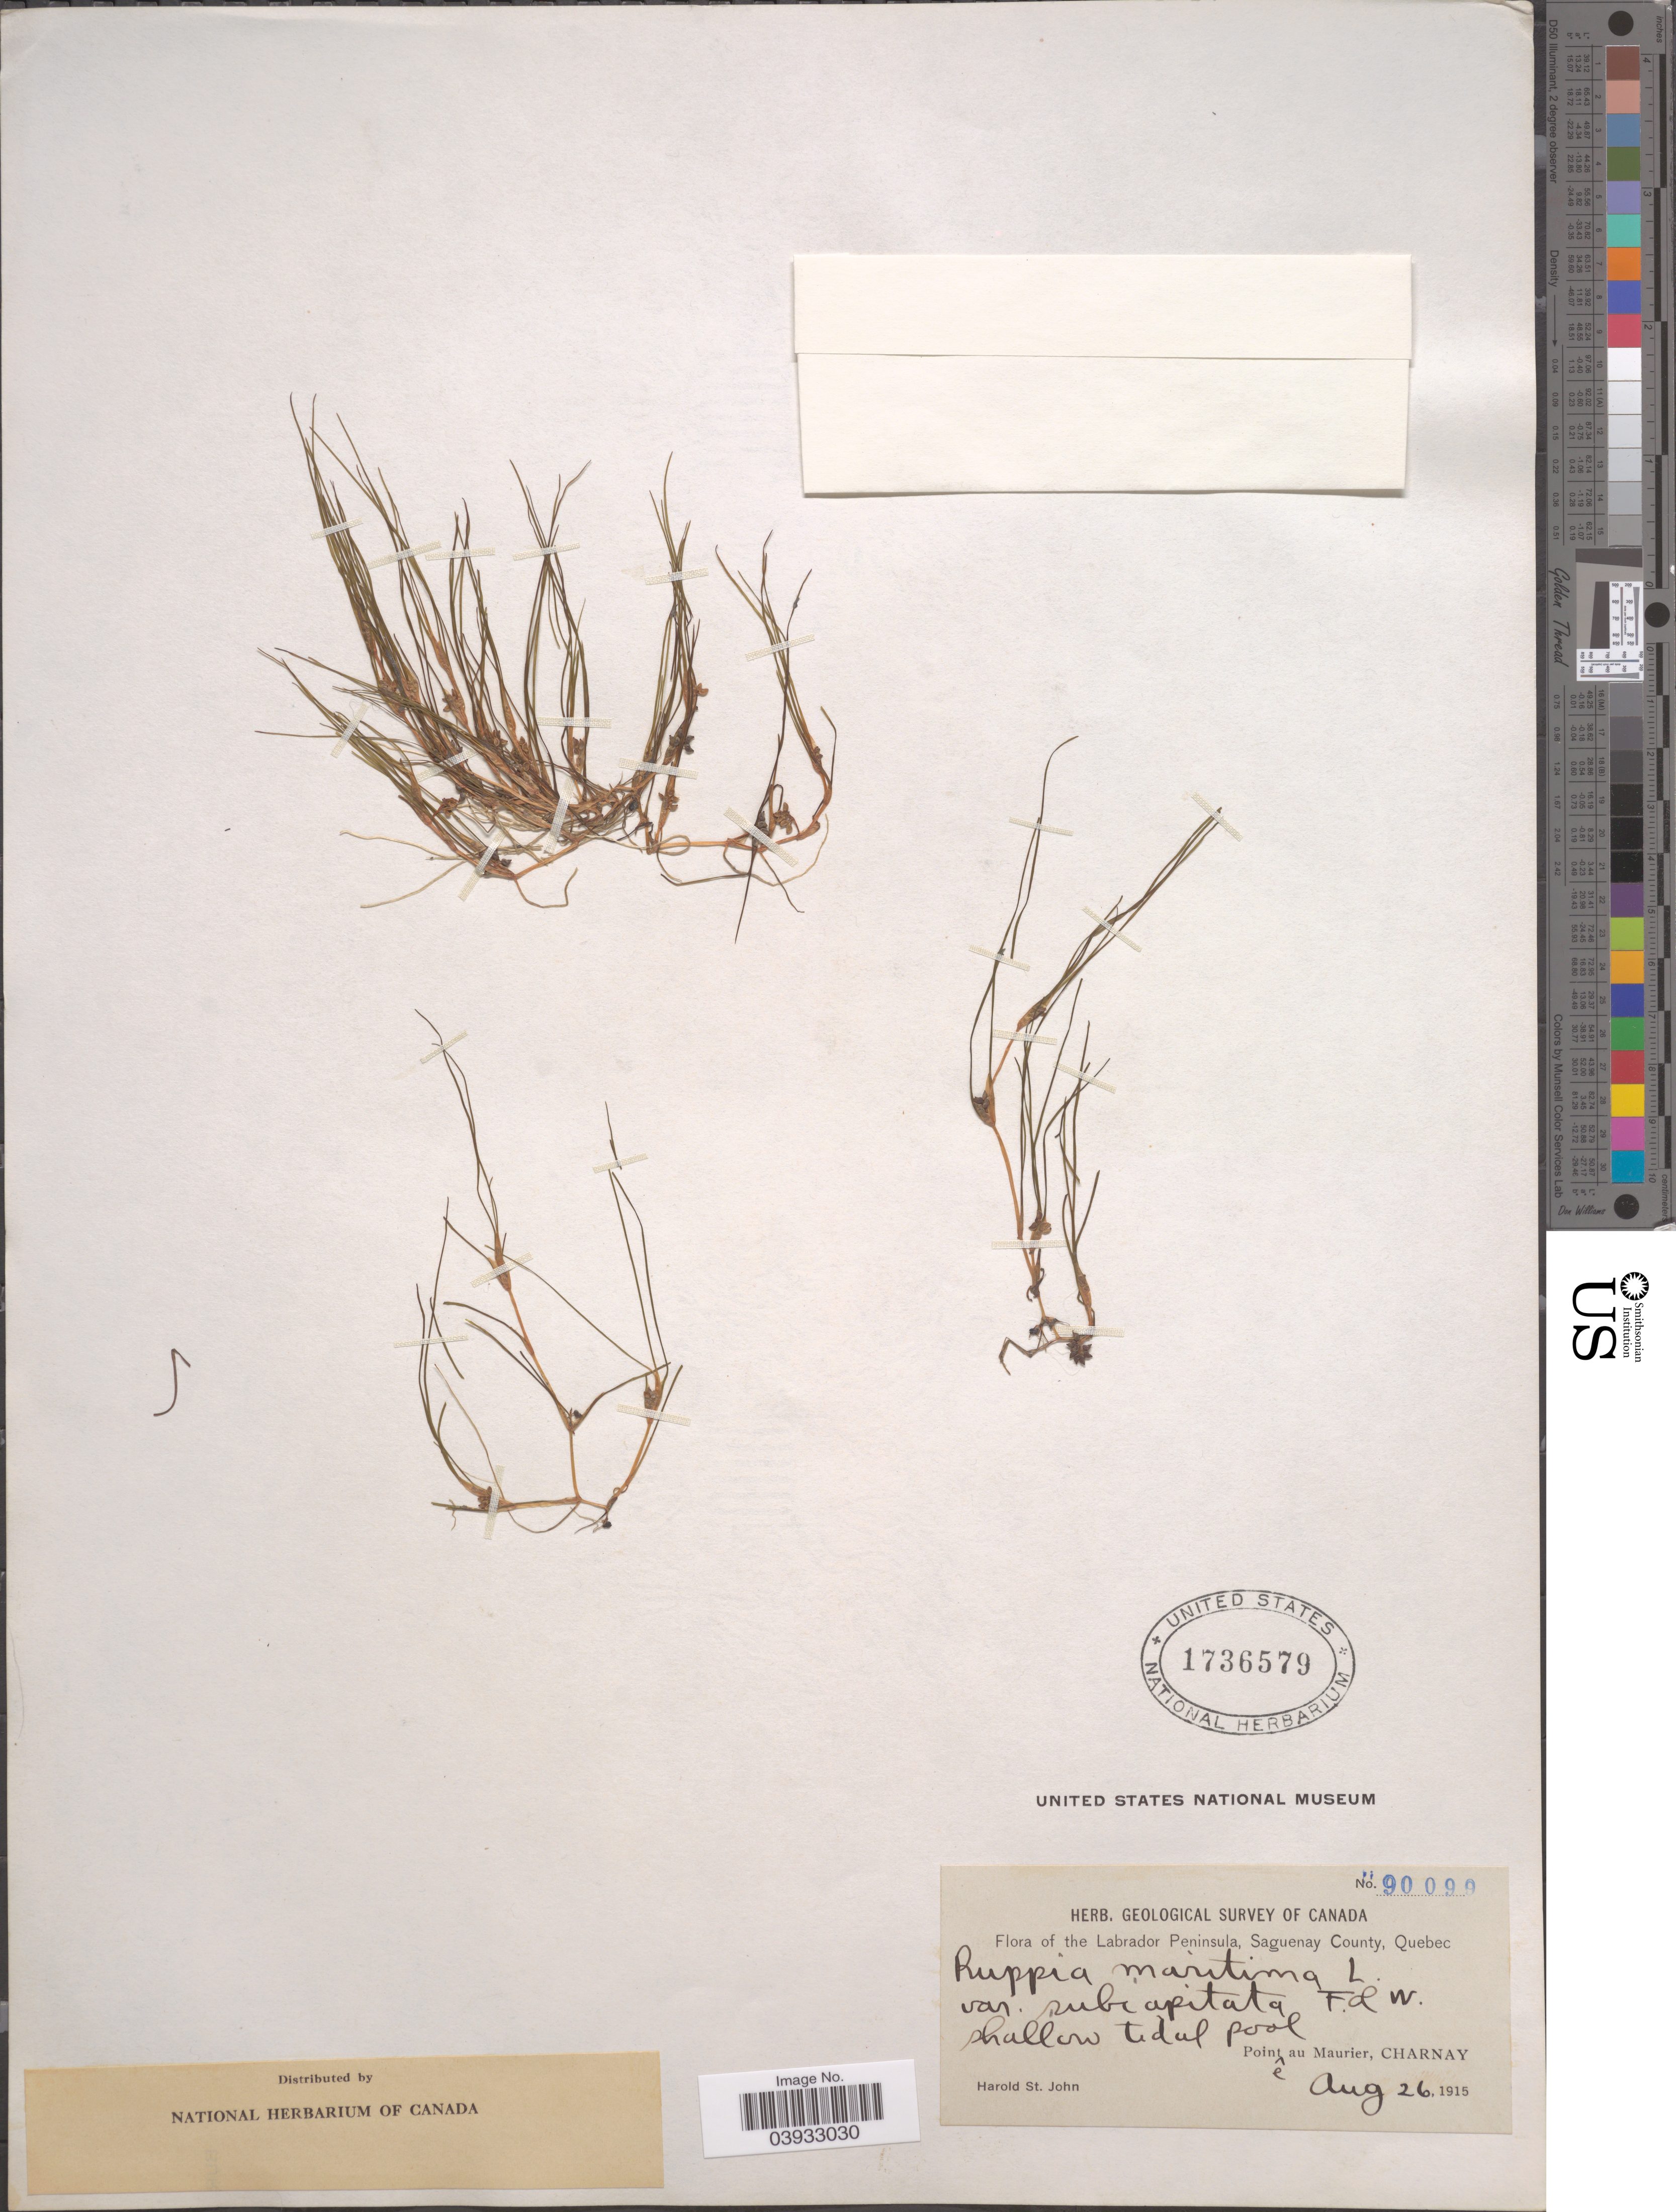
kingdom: Plantae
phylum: Tracheophyta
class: Liliopsida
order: Alismatales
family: Ruppiaceae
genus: Ruppia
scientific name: Ruppia maritima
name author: L.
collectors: H. St. John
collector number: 90099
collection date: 1915-08-26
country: Canada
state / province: Quebec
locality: The Labrador Peninsula, Saguenay County. Pointe au Maurier, Charnay.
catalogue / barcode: US 1736579